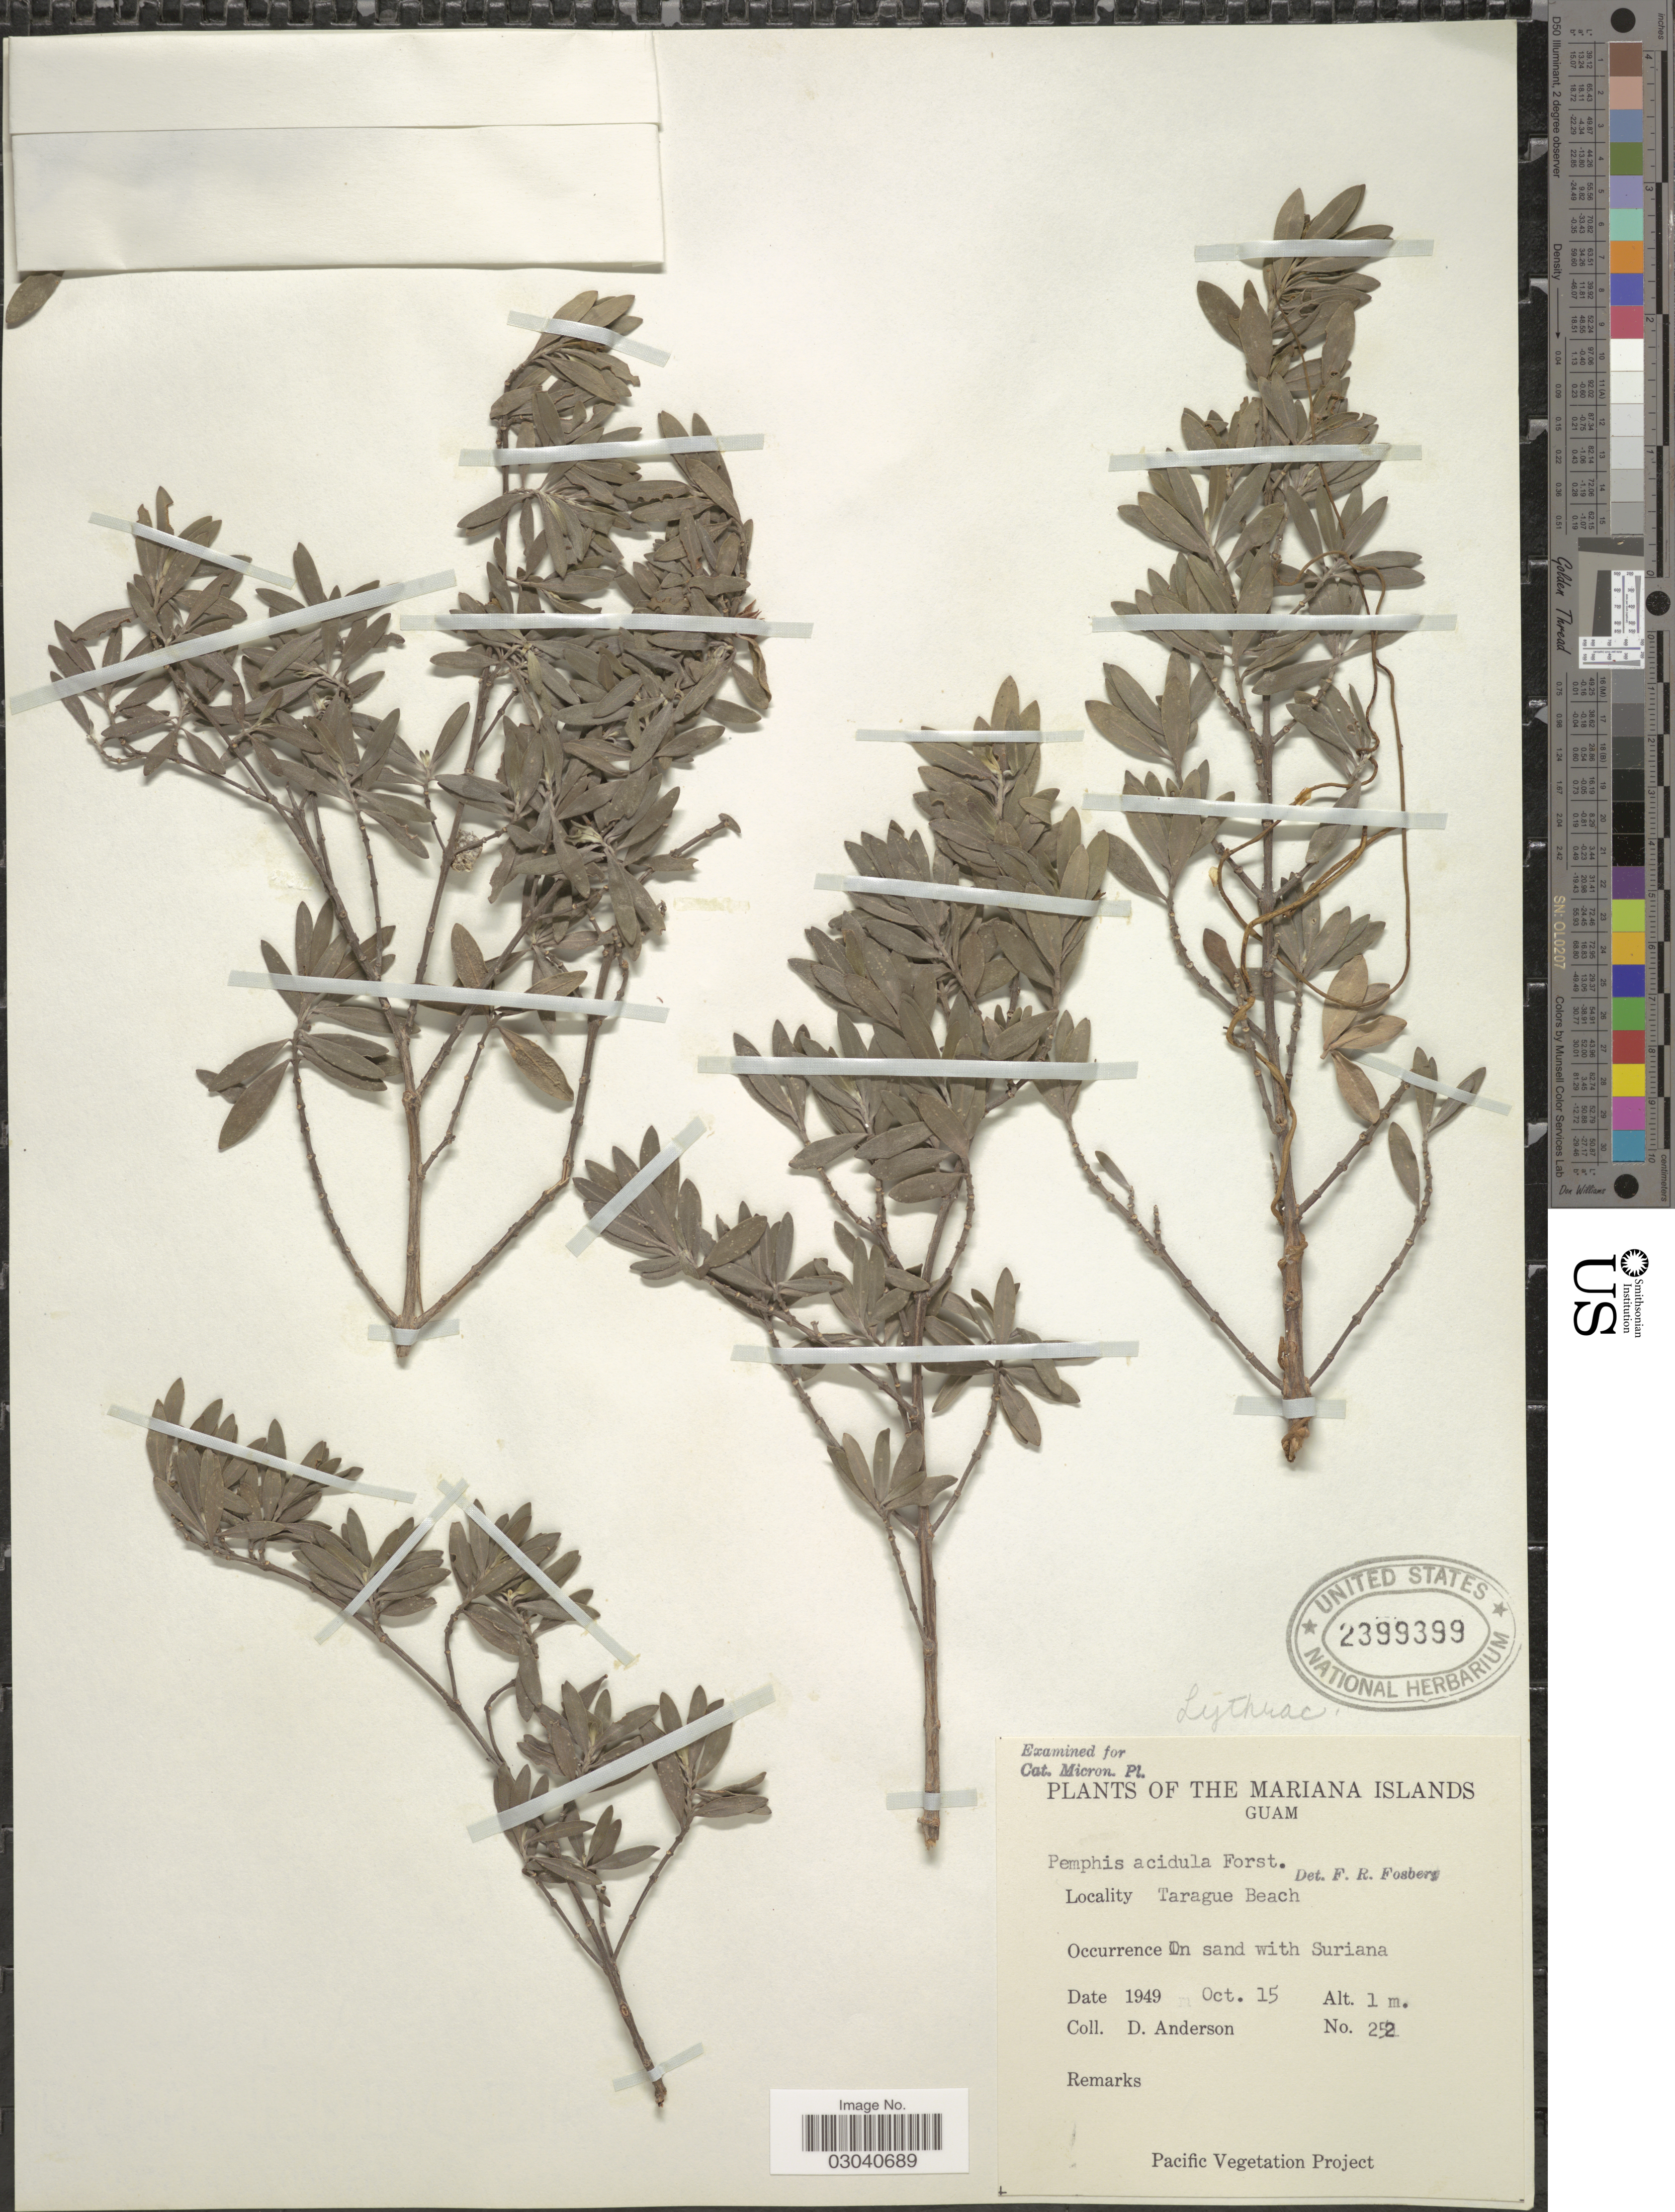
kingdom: Plantae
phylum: Tracheophyta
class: Magnoliopsida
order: Myrtales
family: Lythraceae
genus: Pemphis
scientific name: Pemphis acidula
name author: J.R. Forst. & G. Forst.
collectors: D. Anderson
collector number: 252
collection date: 1949-10-15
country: Guam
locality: Marianas Islands. Tarague Beach.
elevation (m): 1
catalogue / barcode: US 2399399